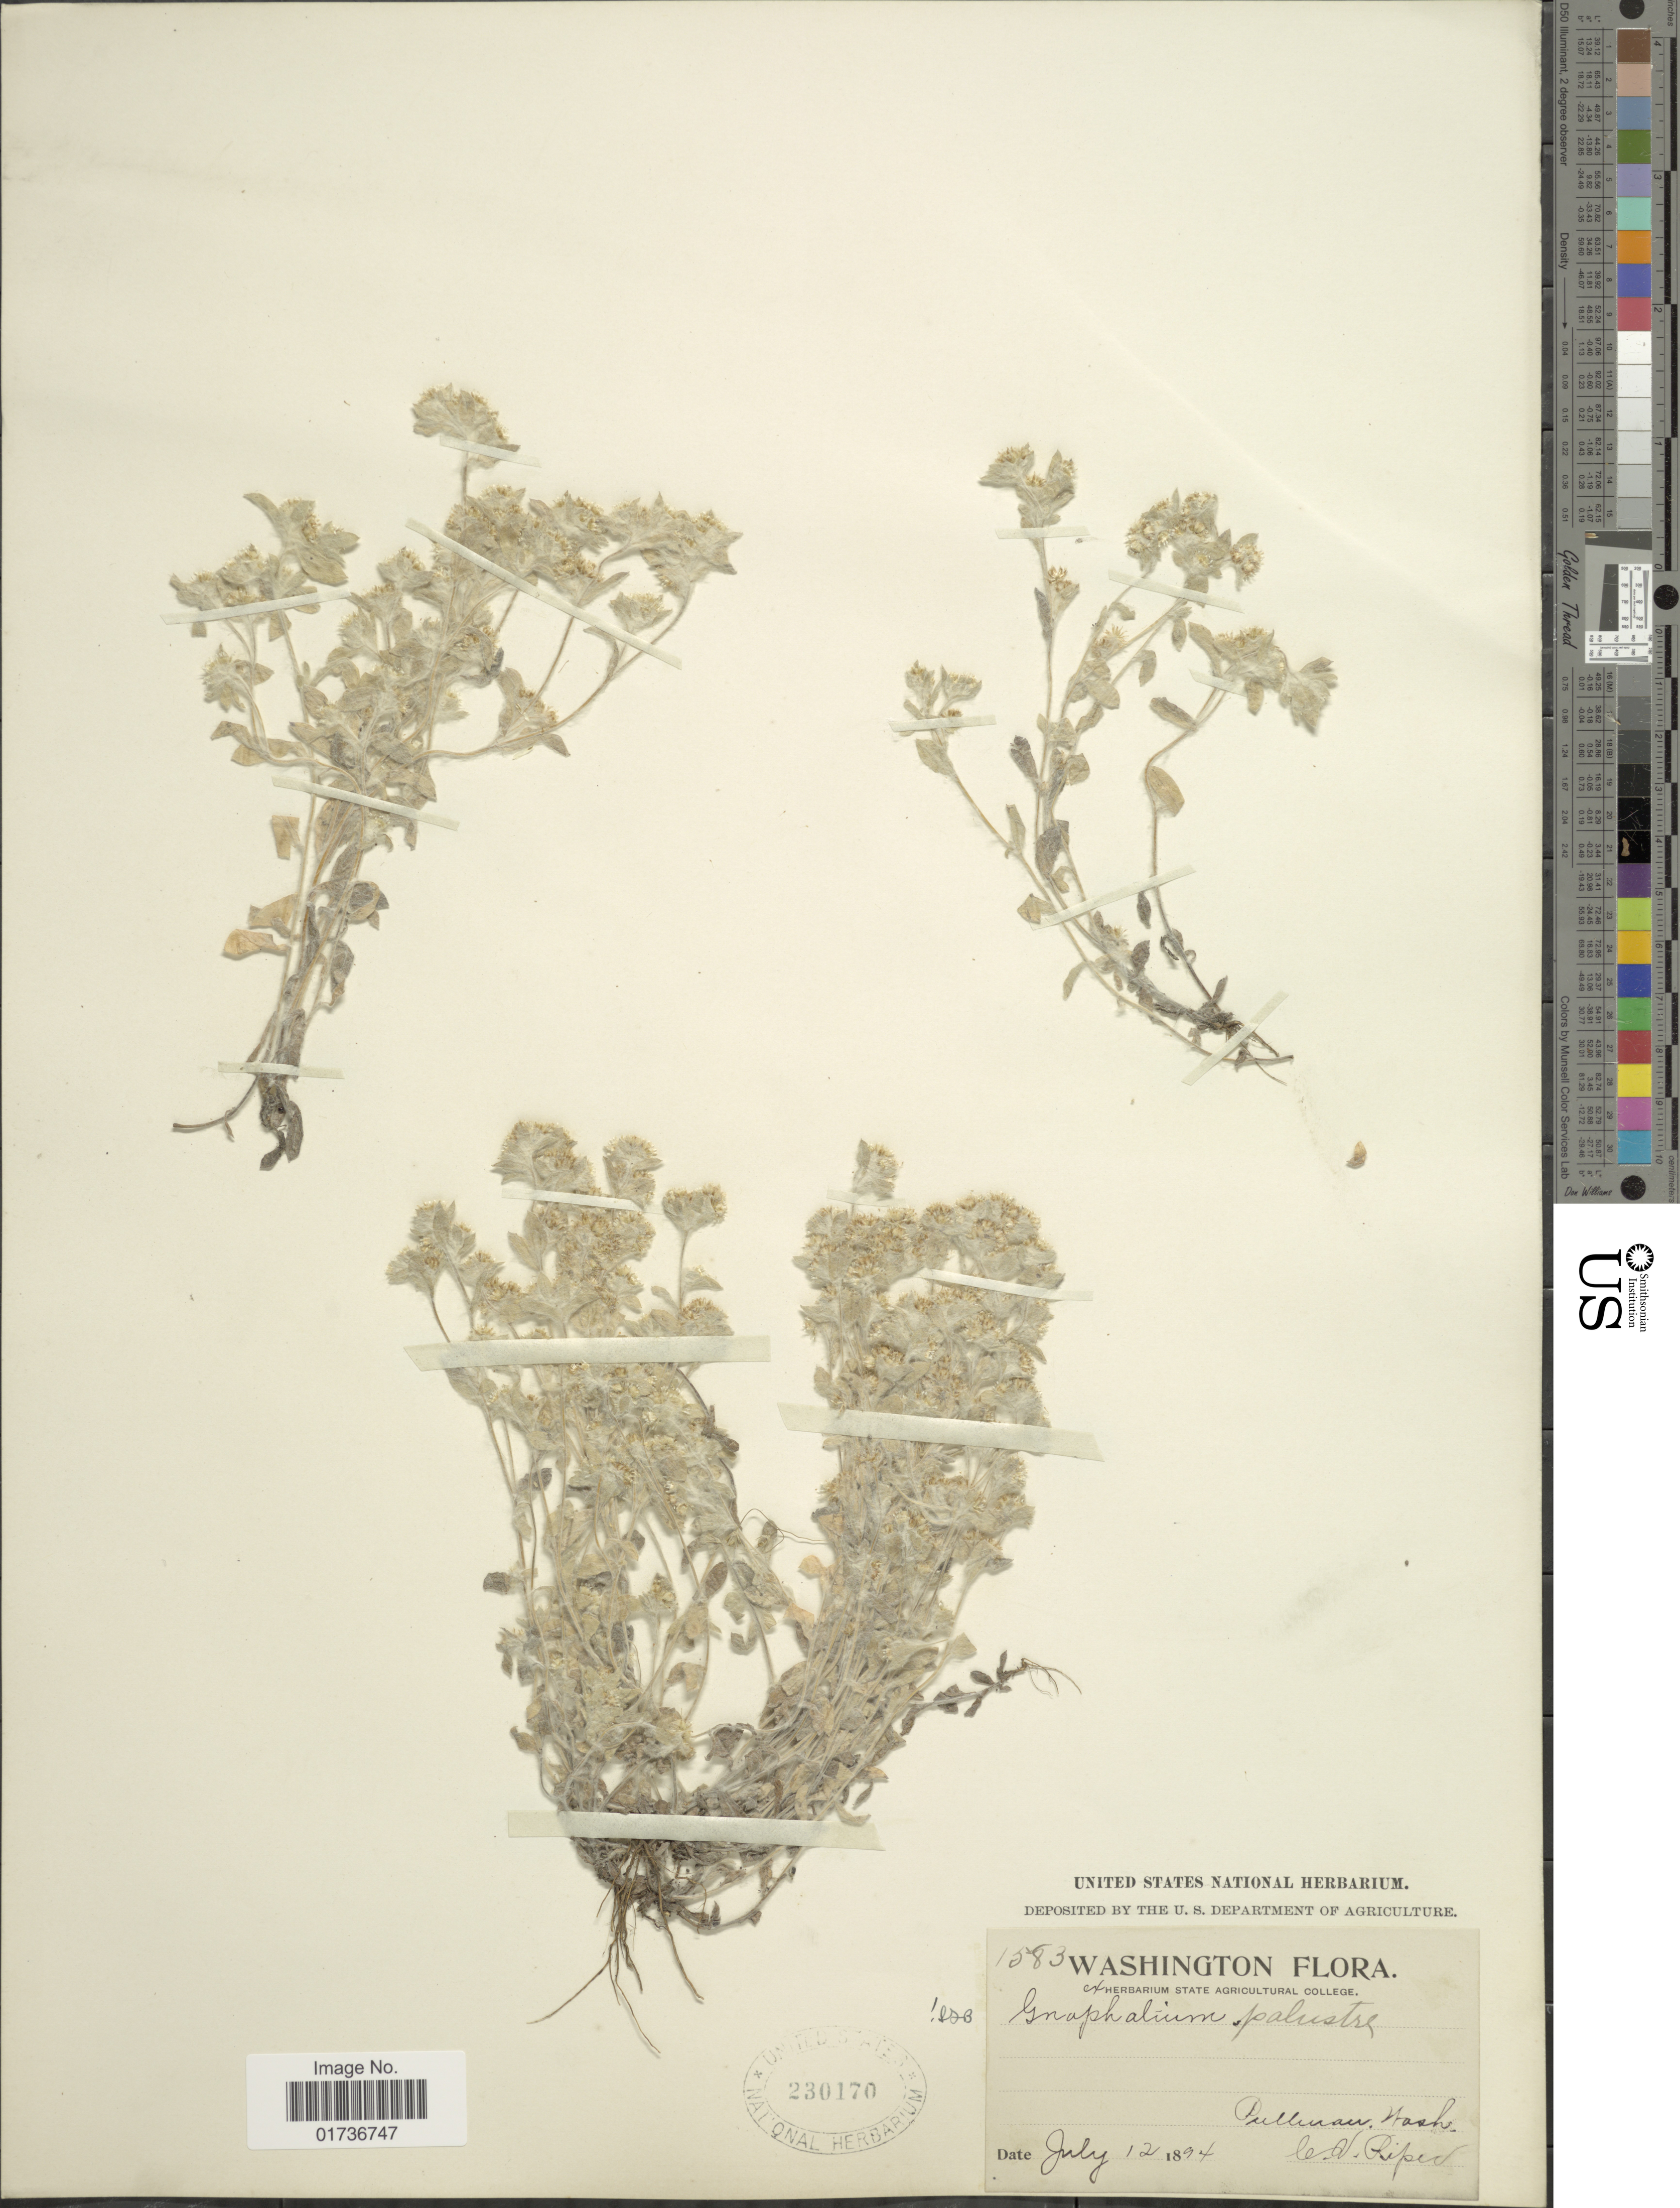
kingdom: Plantae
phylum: Tracheophyta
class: Magnoliopsida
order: Asterales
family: Asteraceae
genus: Gnaphalium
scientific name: Gnaphalium palustre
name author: Nutt.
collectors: C. V. Piper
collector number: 1583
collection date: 1894-07-12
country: United States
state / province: Washington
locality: Pulluvian , Wash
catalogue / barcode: US 230170